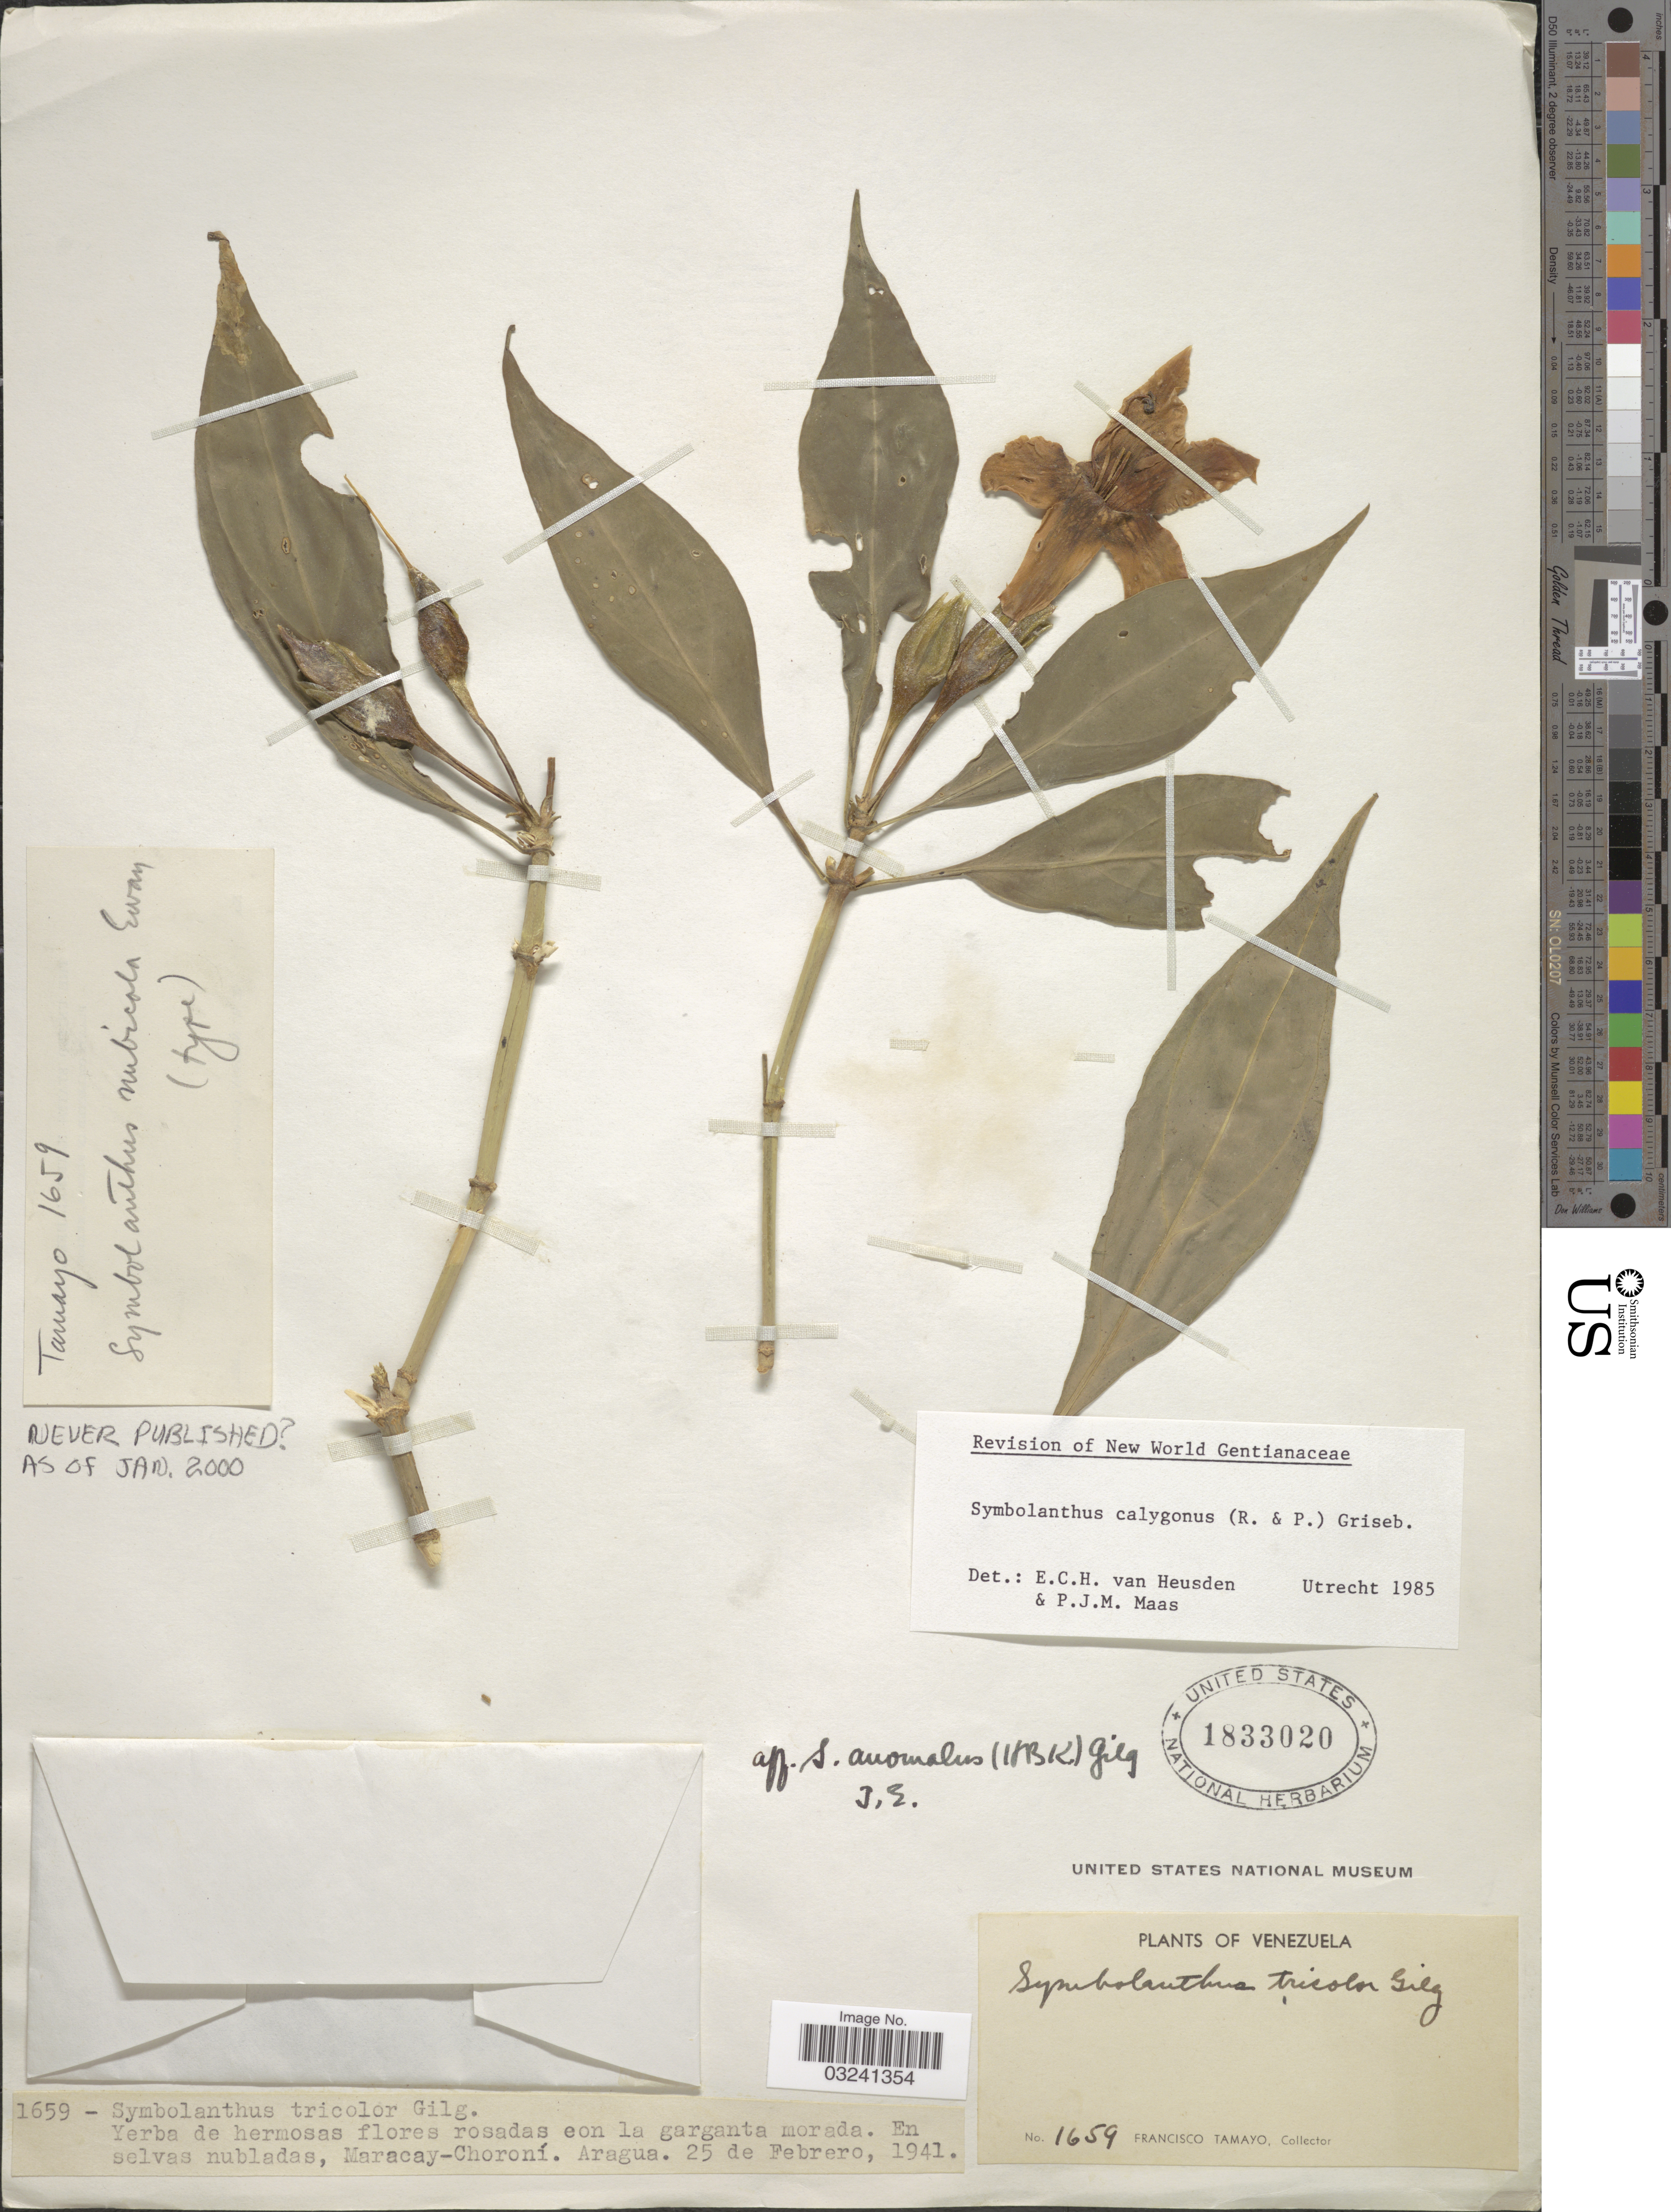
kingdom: Plantae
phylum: Tracheophyta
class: Magnoliopsida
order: Gentianales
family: Gentianaceae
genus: Symbolanthus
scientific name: Symbolanthus calygonus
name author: (Ruiz & Pav.) Griseb. ex Gilg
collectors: F. Tamayo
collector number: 1659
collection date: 1941-02-25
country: Venezuela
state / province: Aragua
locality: En selva nubladas, Maracay-Choroní.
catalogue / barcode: US 1833020